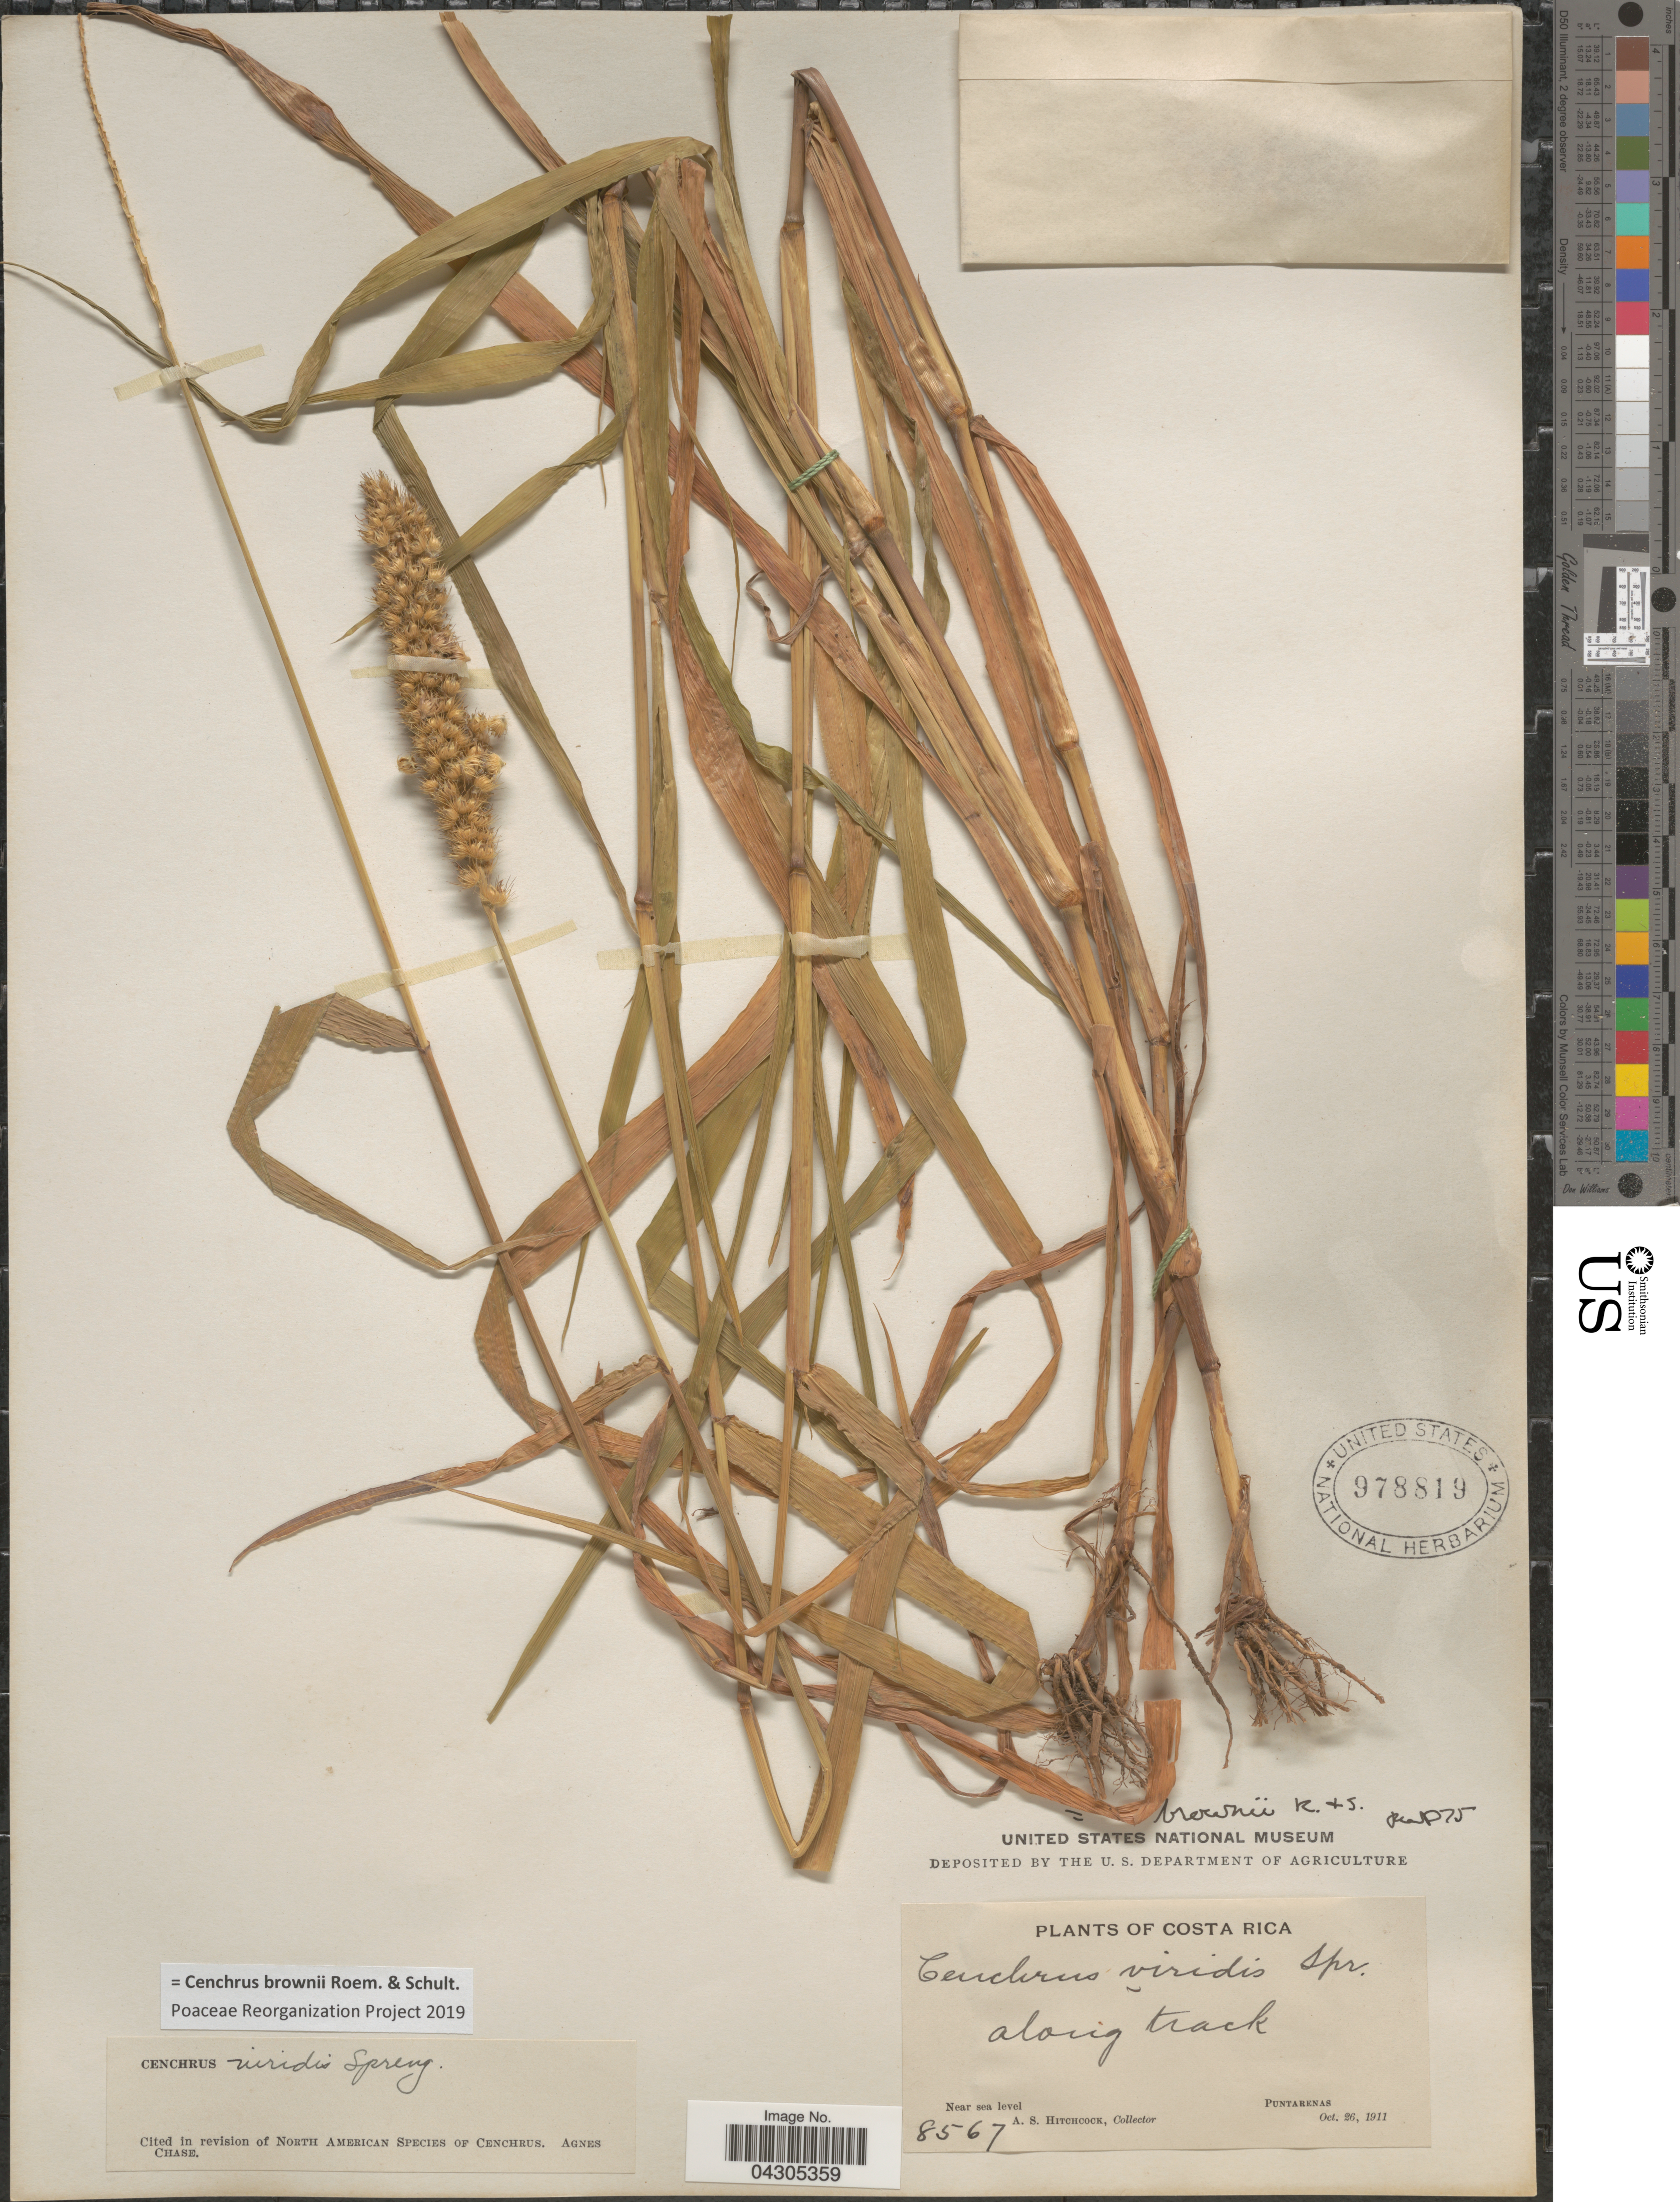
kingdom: Plantae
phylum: Tracheophyta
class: Liliopsida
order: Poales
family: Poaceae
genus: Cenchrus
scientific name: Cenchrus brownii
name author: Roem. & Schult.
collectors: A. S. Hitchcock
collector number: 8567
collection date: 1911-10-26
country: Costa Rica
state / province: Puntarenas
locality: Along track.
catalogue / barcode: US 978819